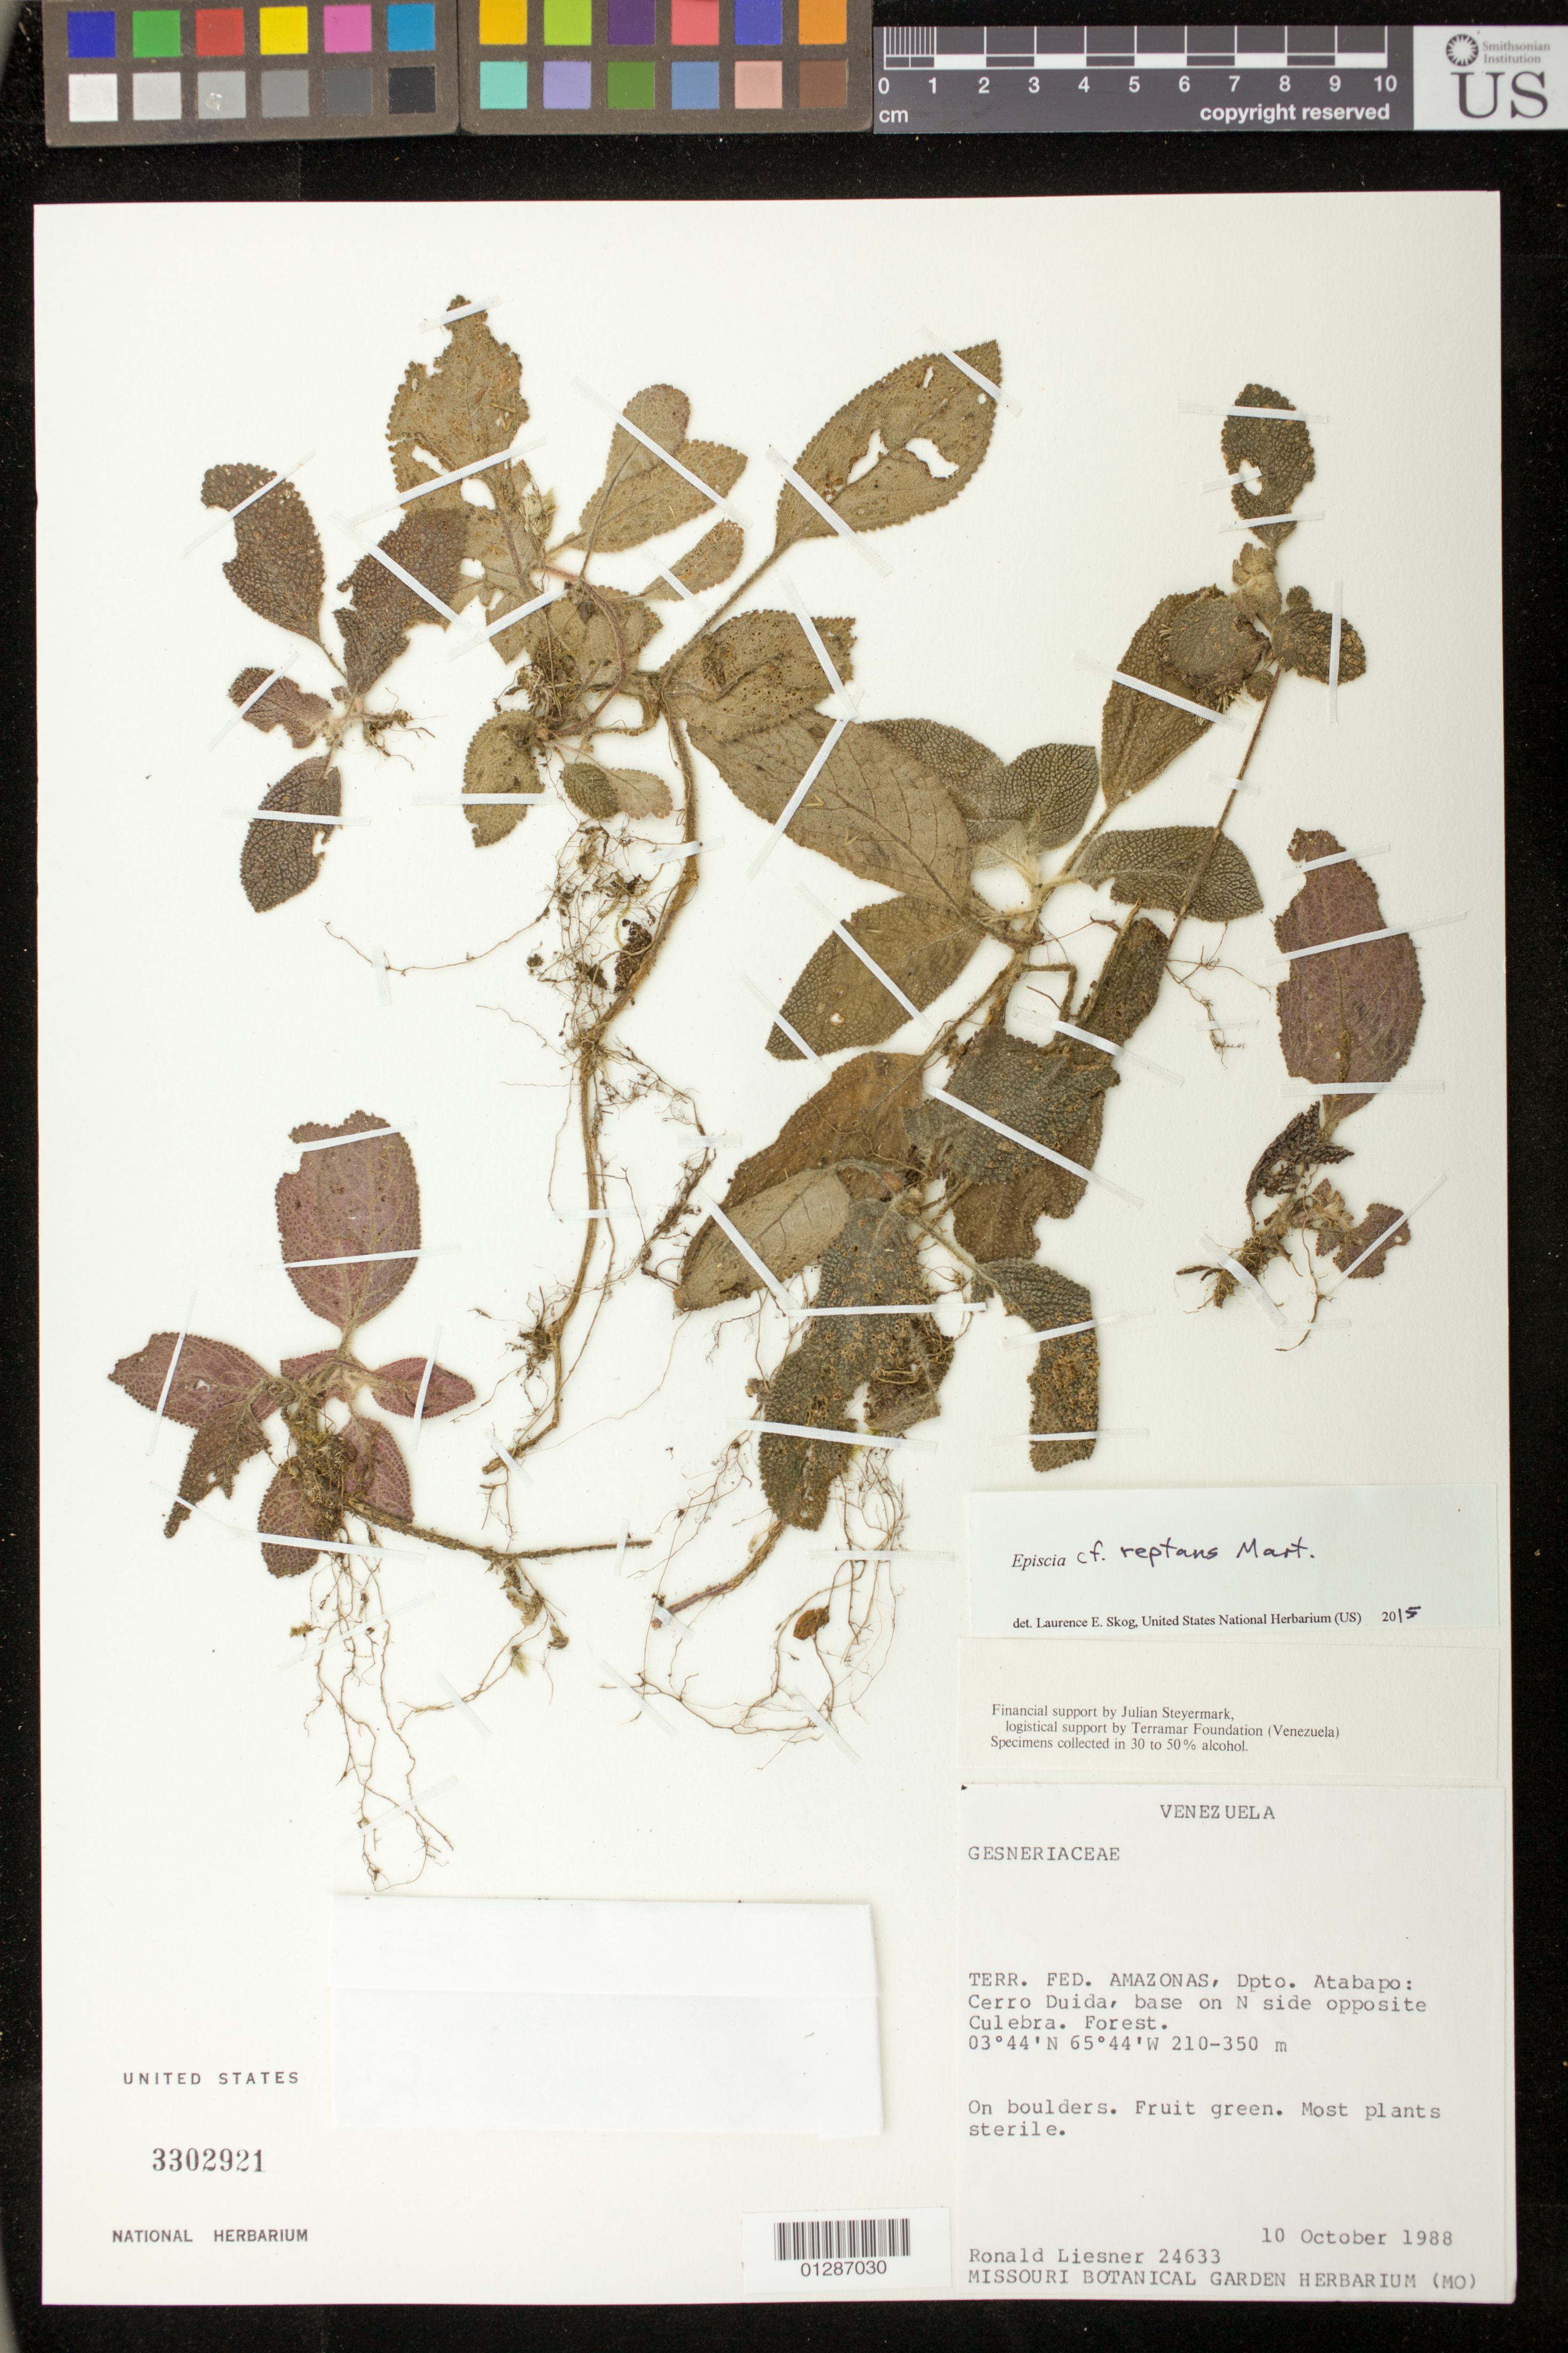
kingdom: Plantae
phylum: Tracheophyta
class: Magnoliopsida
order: Lamiales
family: Gesneriaceae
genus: Episcia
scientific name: Episcia reptans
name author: Mart.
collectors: R. L. Liesner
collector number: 24633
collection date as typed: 10 Oct 1988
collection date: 1988-10-10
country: Venezuela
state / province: Amazonas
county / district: Atabapo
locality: Cerro Duida, base on N side opposite Culebra.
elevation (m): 210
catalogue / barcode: US 3302921